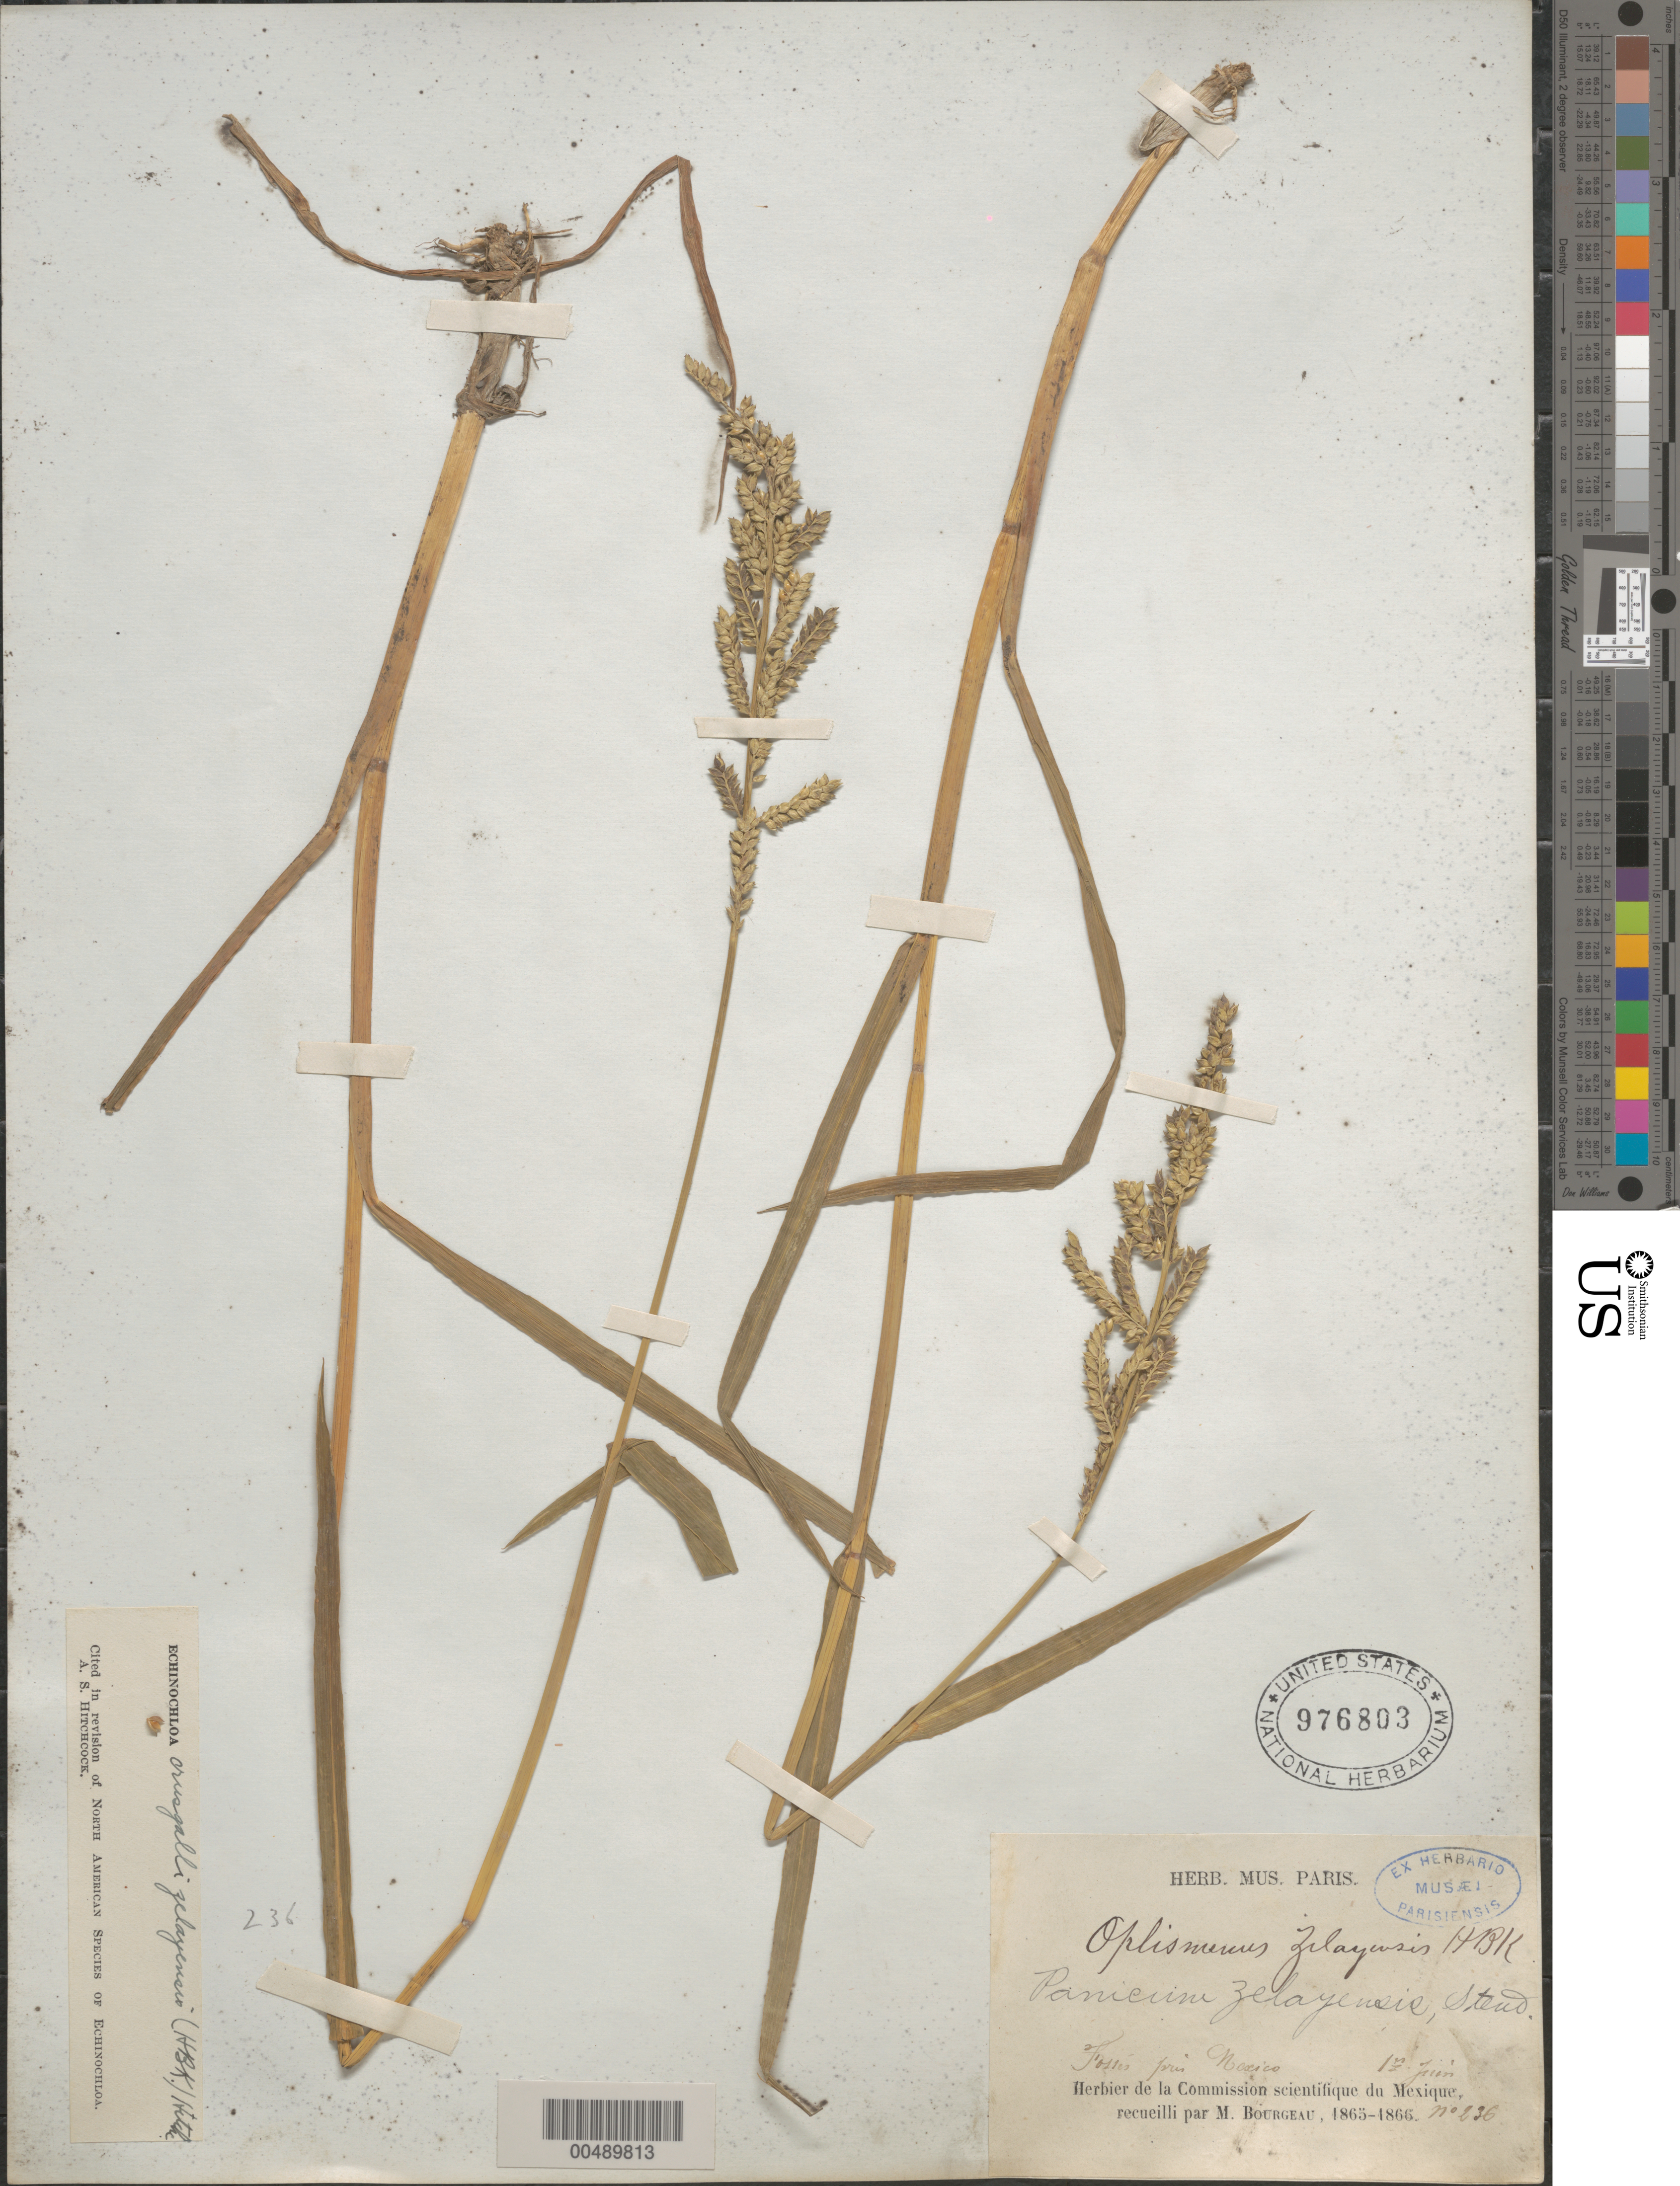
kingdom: Plantae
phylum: Tracheophyta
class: Liliopsida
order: Poales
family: Poaceae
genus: Echinochloa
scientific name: Echinochloa crus-galli var. zelayensis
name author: (Kunth) Hitchc.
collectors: E. Bourgeau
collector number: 636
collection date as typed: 12 Jun 1865 or 12 Jun 1866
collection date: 1865-06-12 or 1866-06-12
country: Mexico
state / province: Distrito Federal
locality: Fortin près Mexico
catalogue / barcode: US 976803